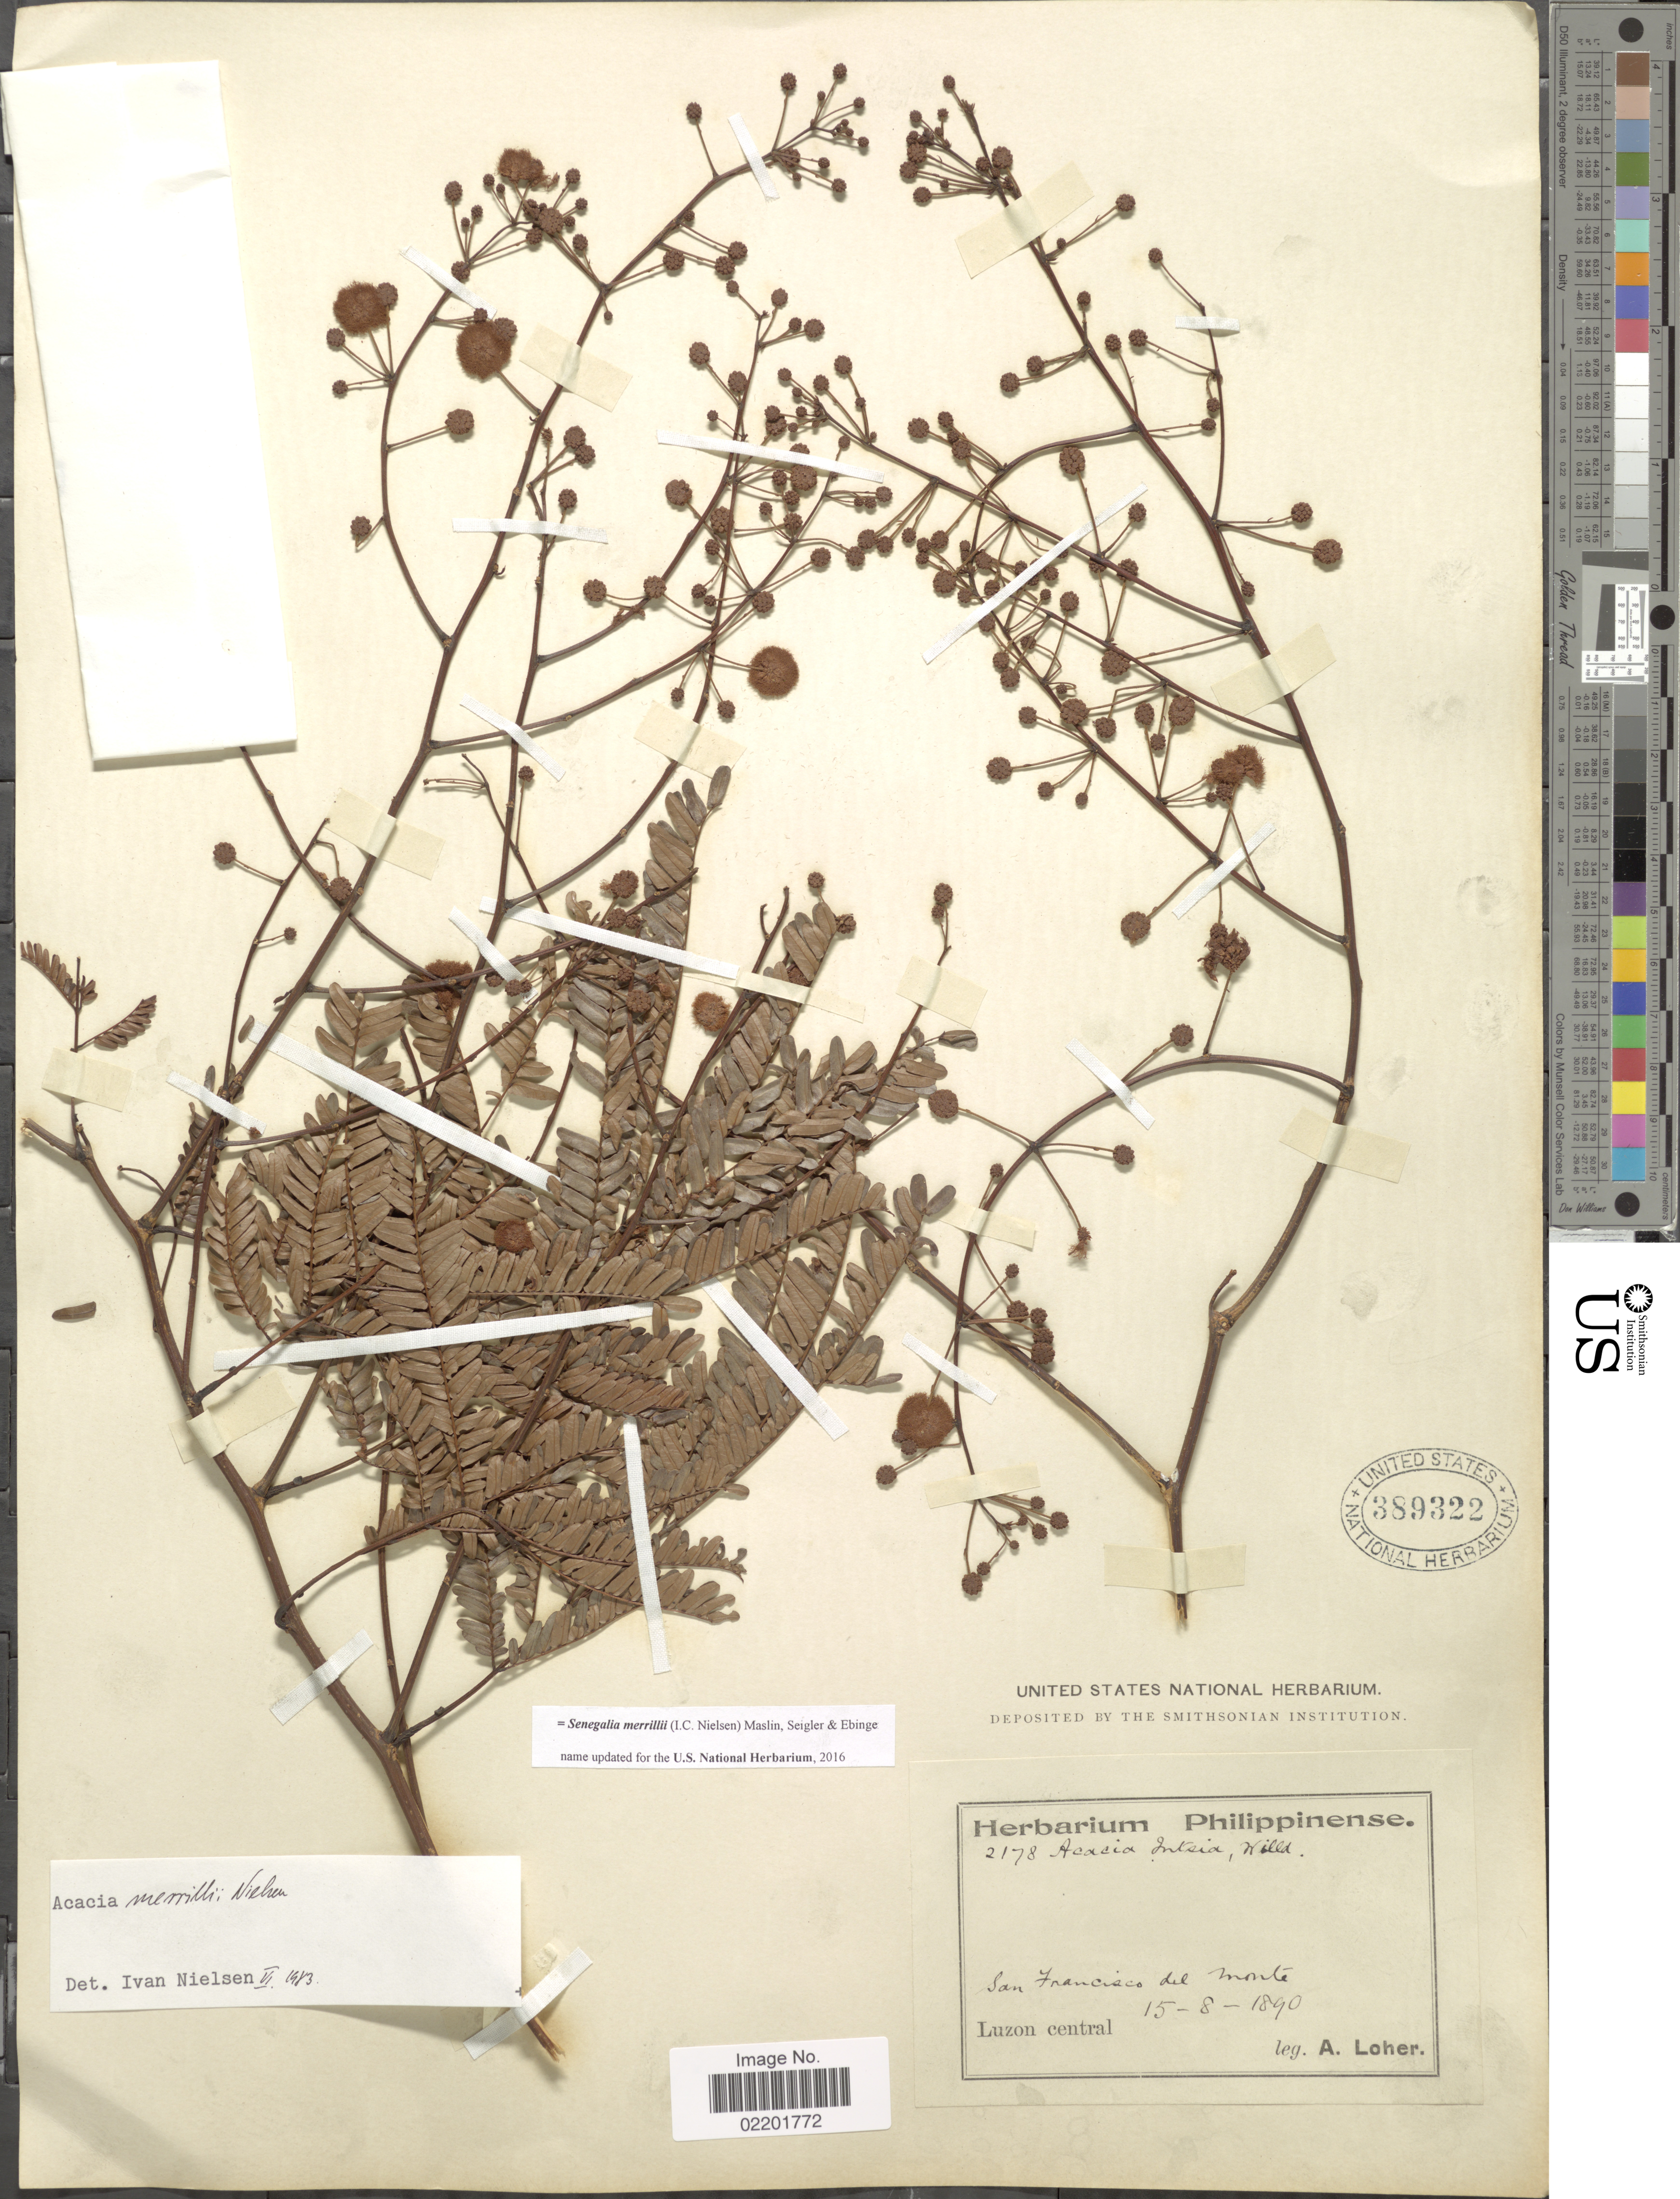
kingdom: Plantae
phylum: Tracheophyta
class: Magnoliopsida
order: Fabales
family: Fabaceae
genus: Senegalia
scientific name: Senegalia merrillii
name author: (I.C. Nielsen) Maslin et al.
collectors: A. Loher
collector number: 2178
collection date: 1890-08-15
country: Philippines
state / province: Central Luzon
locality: San Francisco del Monte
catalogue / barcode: US 389322